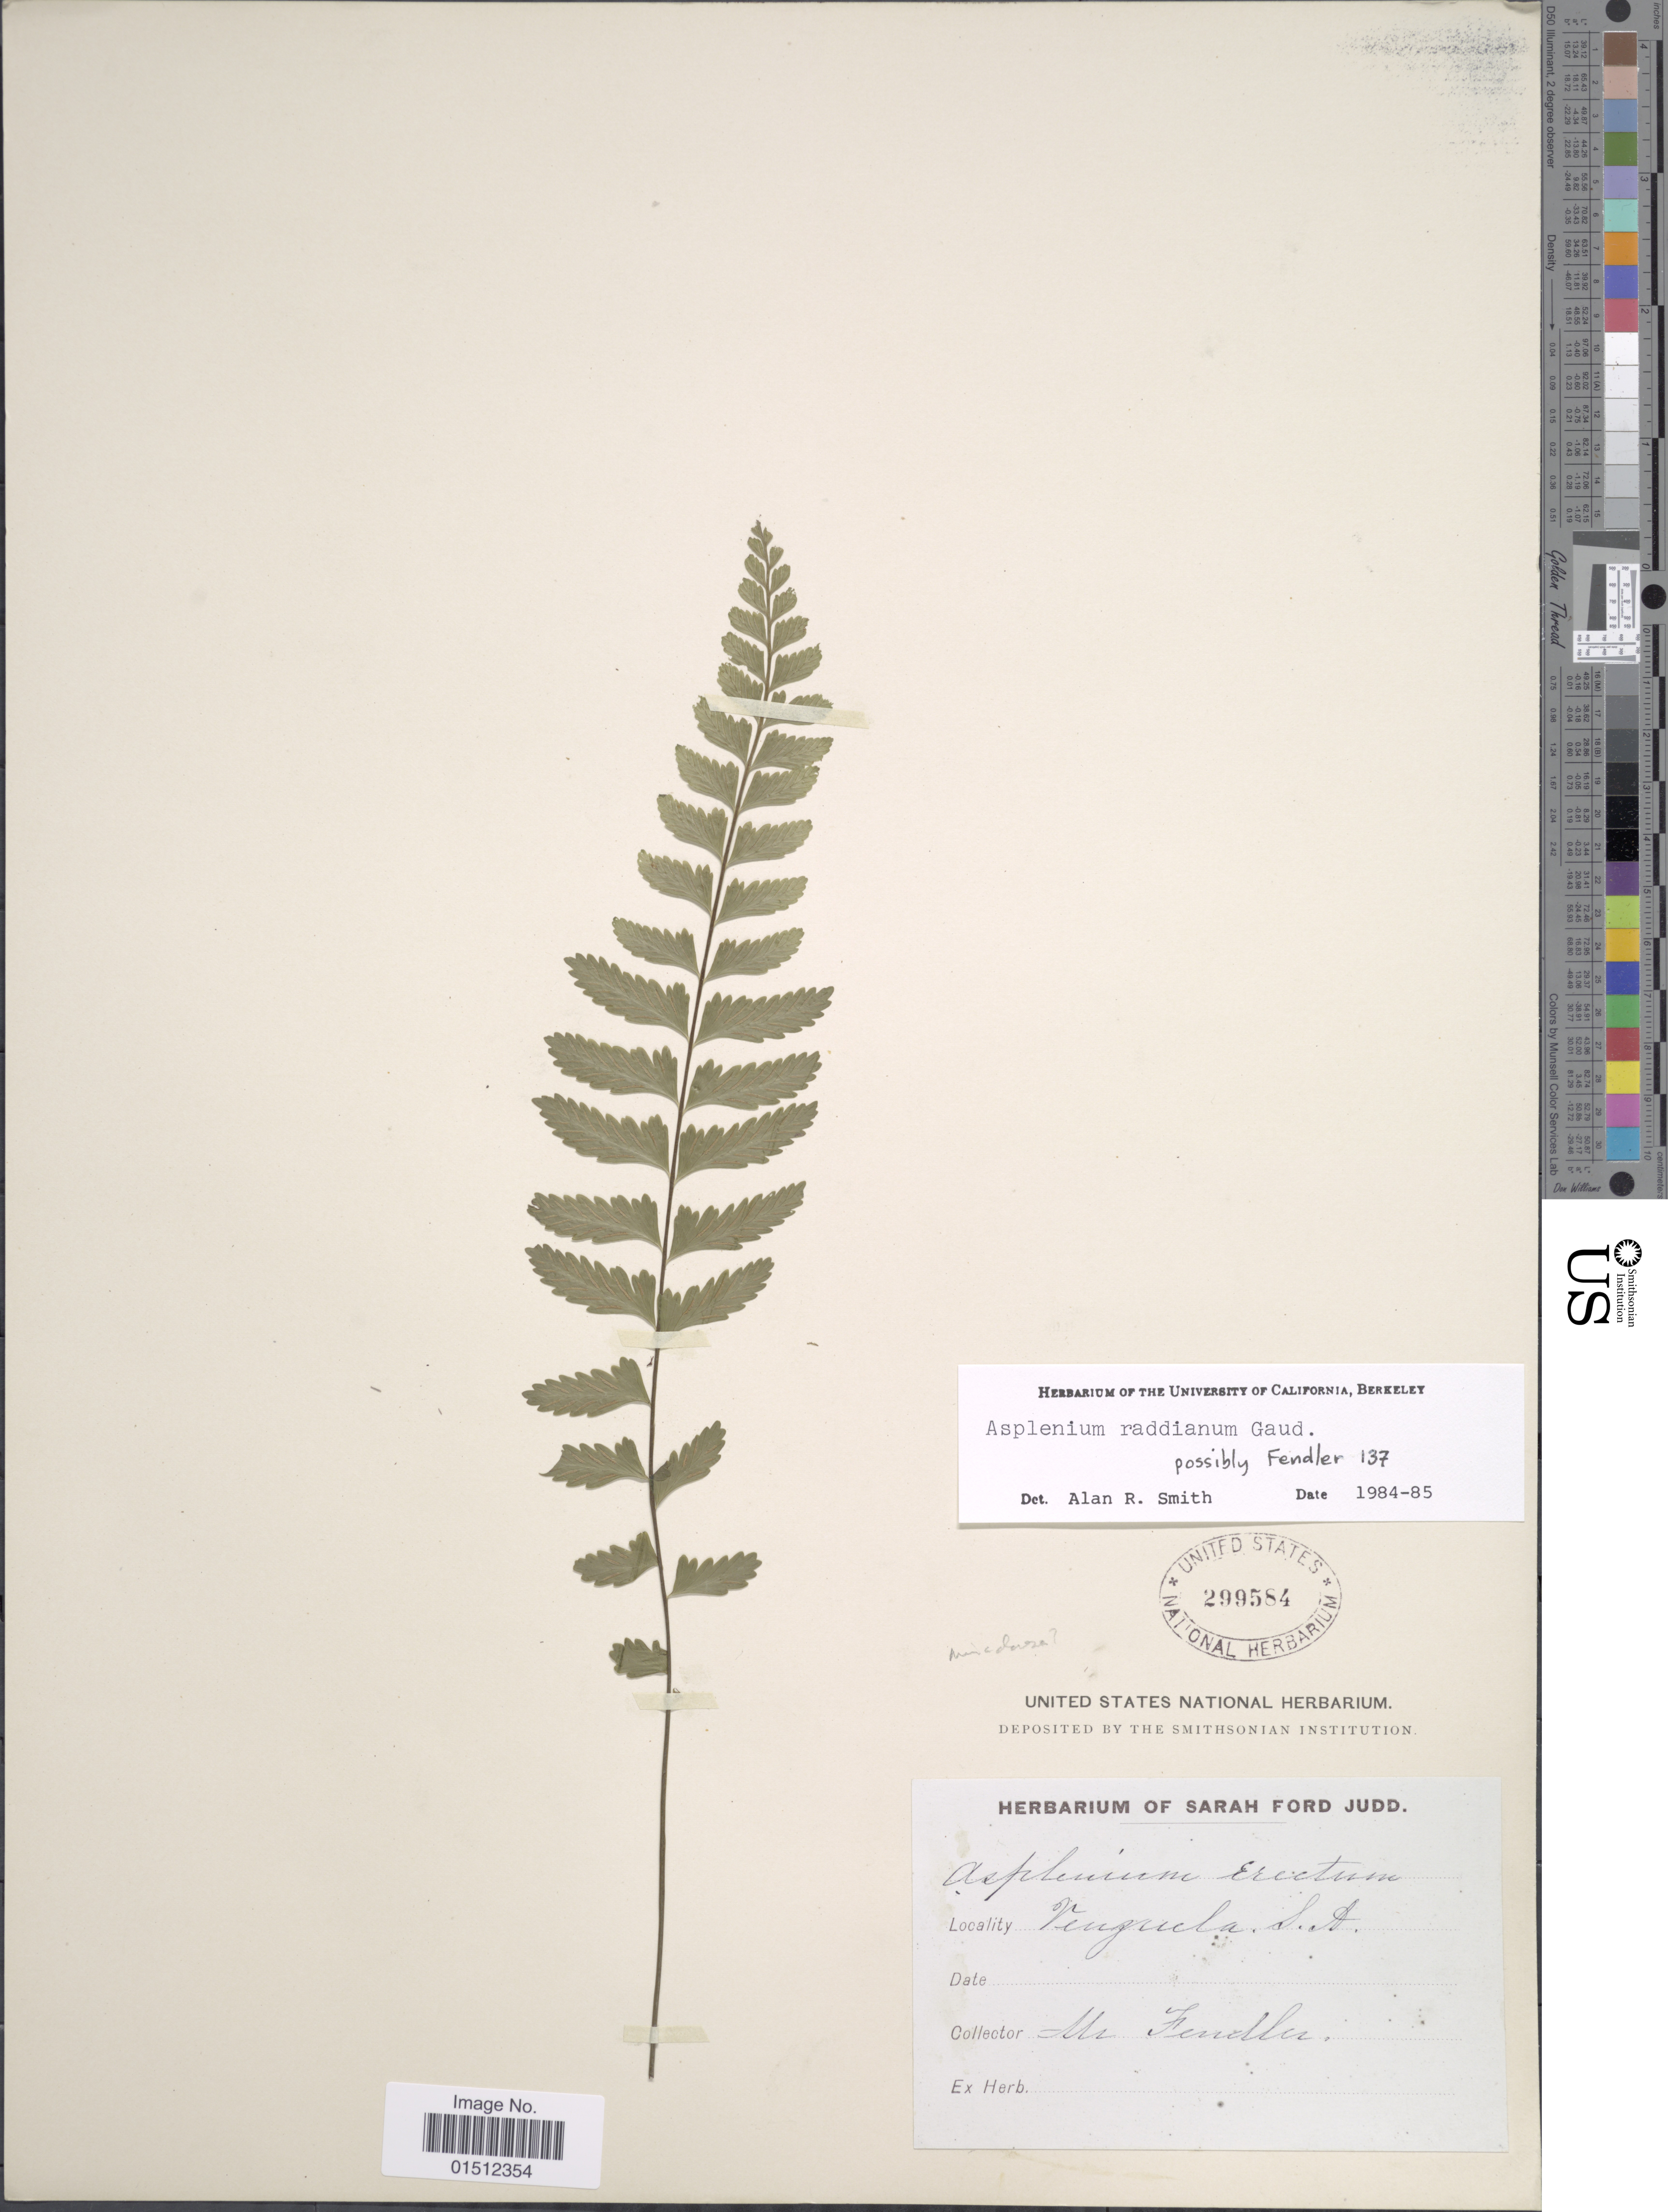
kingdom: Plantae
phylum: Tracheophyta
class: Polypodiopsida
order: Polypodiales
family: Aspleniaceae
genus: Asplenium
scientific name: Asplenium raddianum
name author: Gaudich.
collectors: -. Fendler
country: Venezuela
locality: S.A.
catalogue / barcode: US 299584